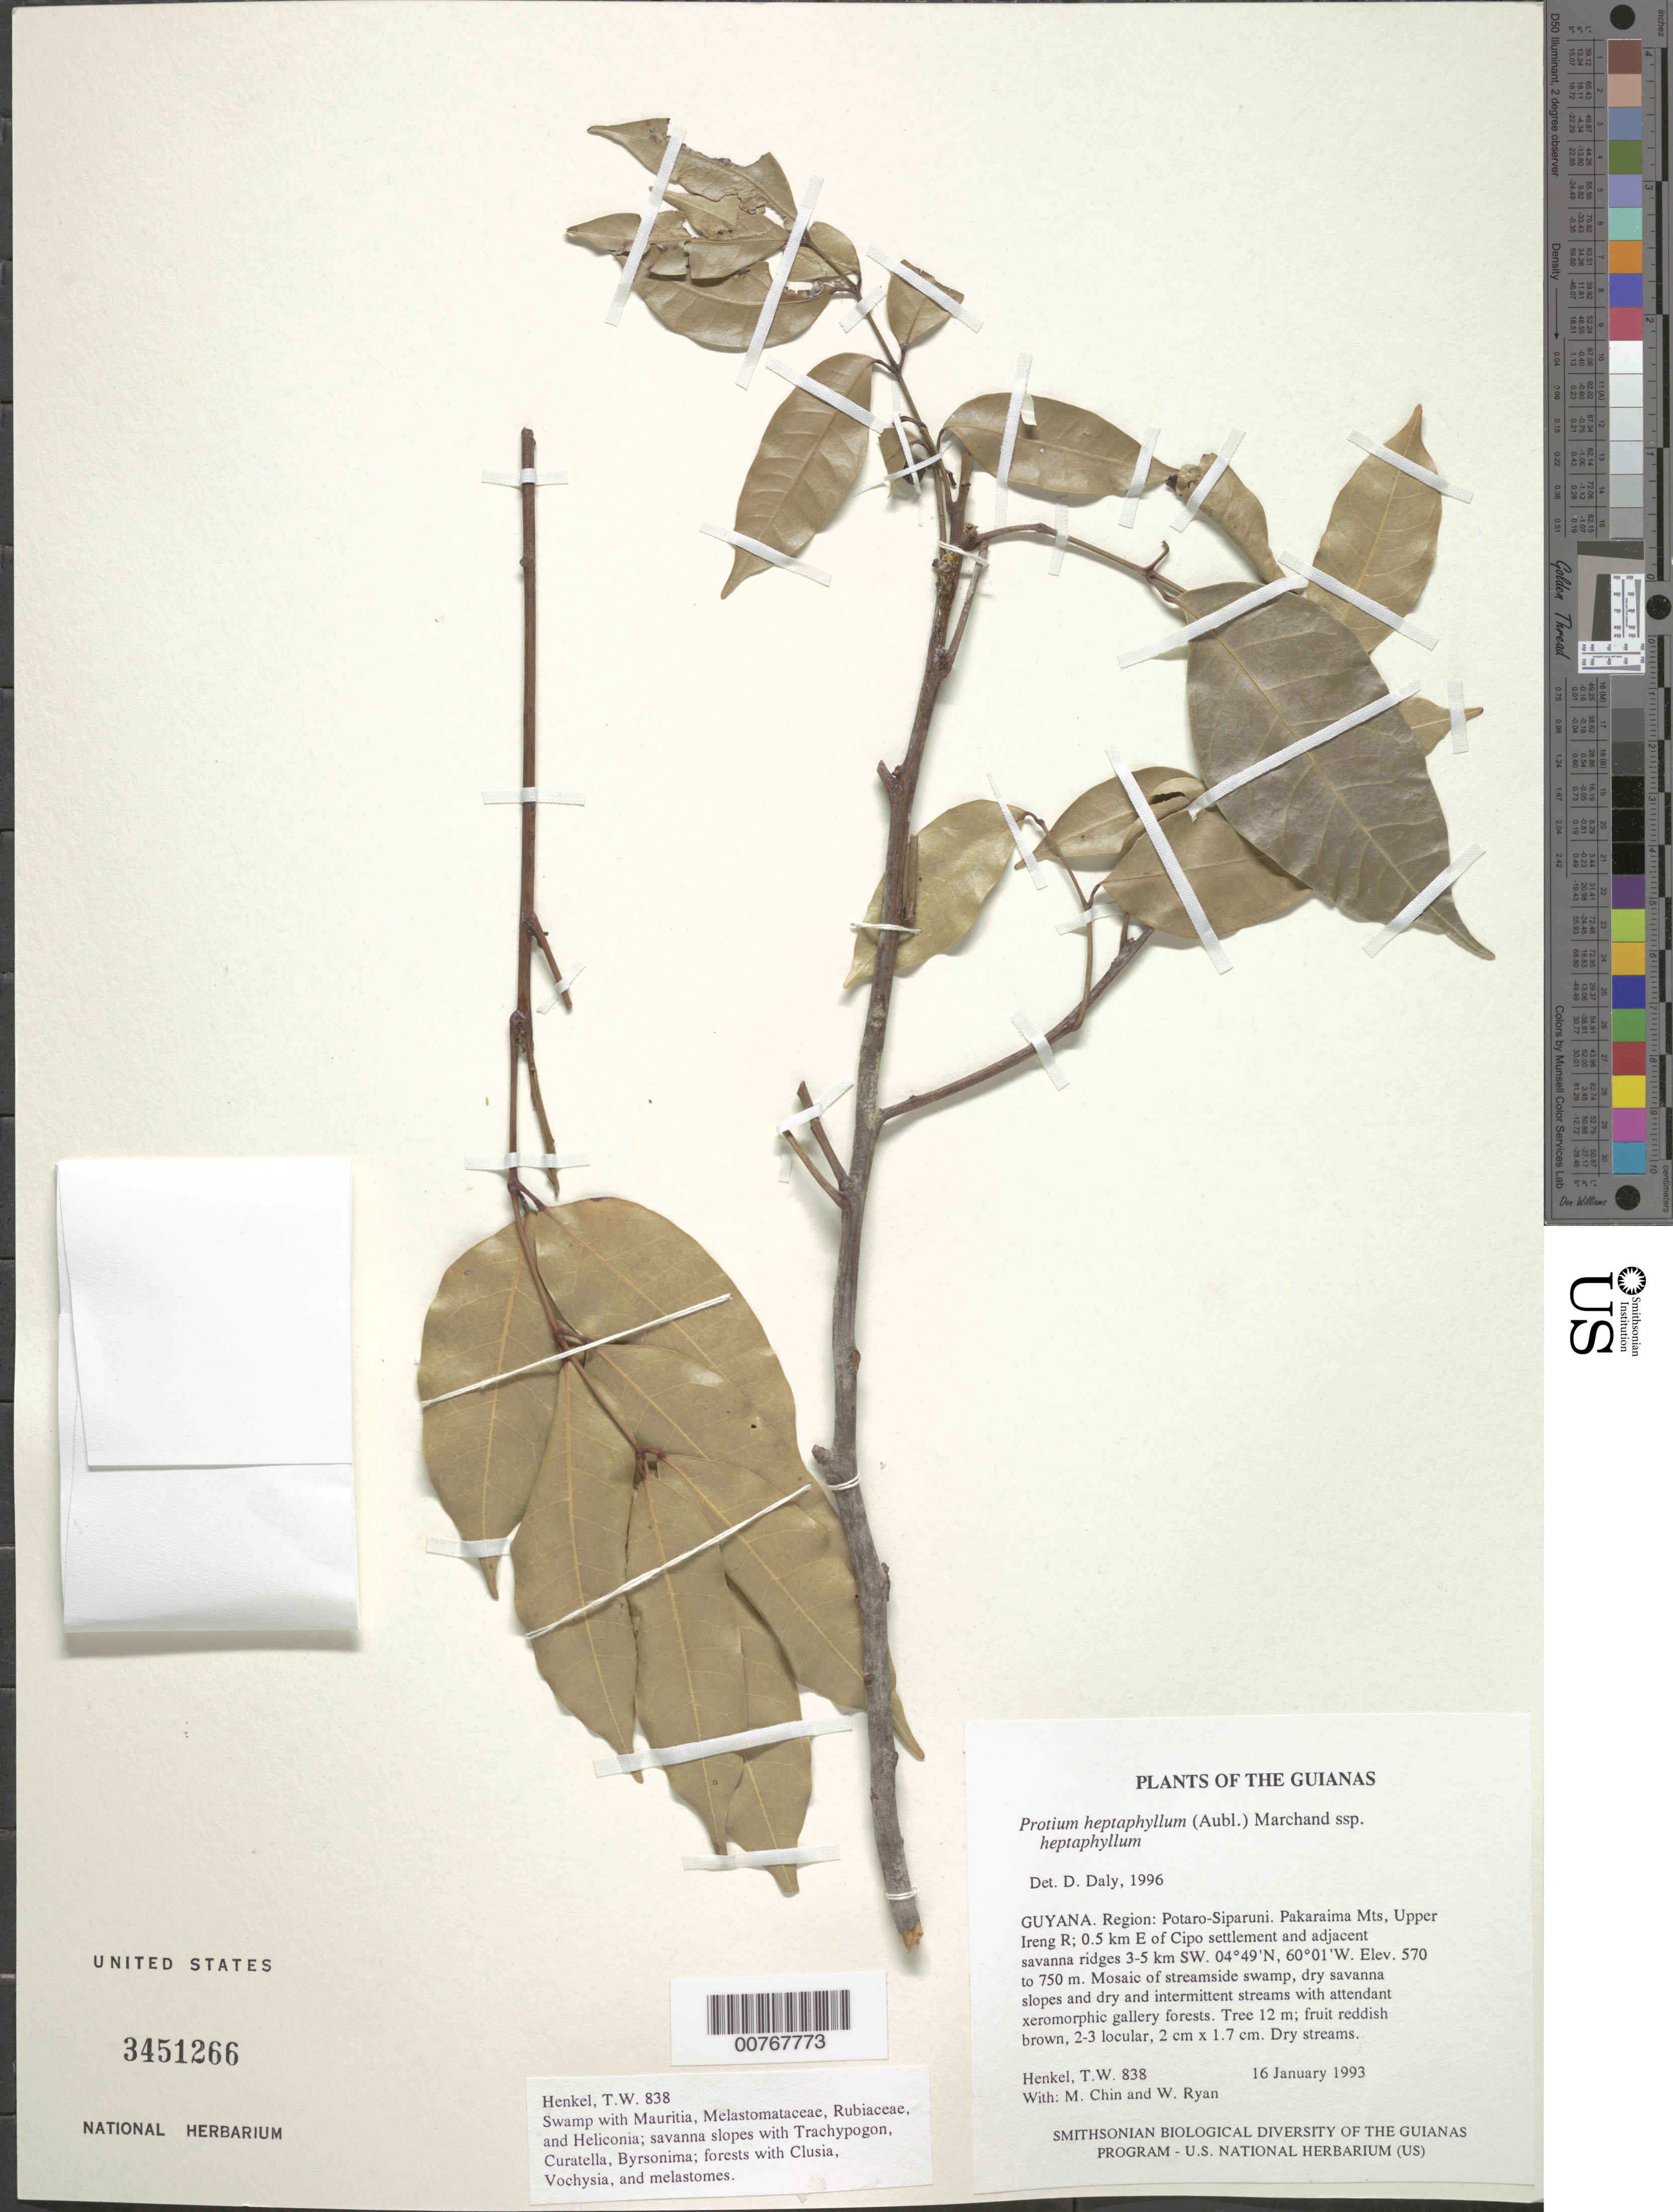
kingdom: Plantae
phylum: Tracheophyta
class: Magnoliopsida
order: Sapindales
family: Burseraceae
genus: Protium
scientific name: Protium heptaphyllum subsp. heptaphyllum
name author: (Aubl.) Marchand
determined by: Daly, D. C.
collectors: T. Henkel, M. Chin & W. Ryan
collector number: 838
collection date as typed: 16 January 1993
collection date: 1993-01-16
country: Guyana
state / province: Potaro-Siparuni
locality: Pakaraima Mts, Upper Ireng R; 0.5 km E of Cipo settlement and adjacent savanna ridges 3-5 km SW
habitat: Mosaic of streamside swamp, dry savanna slopes and dry and intermittent streams with attendant xeromorphic gallery forests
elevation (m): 570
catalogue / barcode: US 3451266